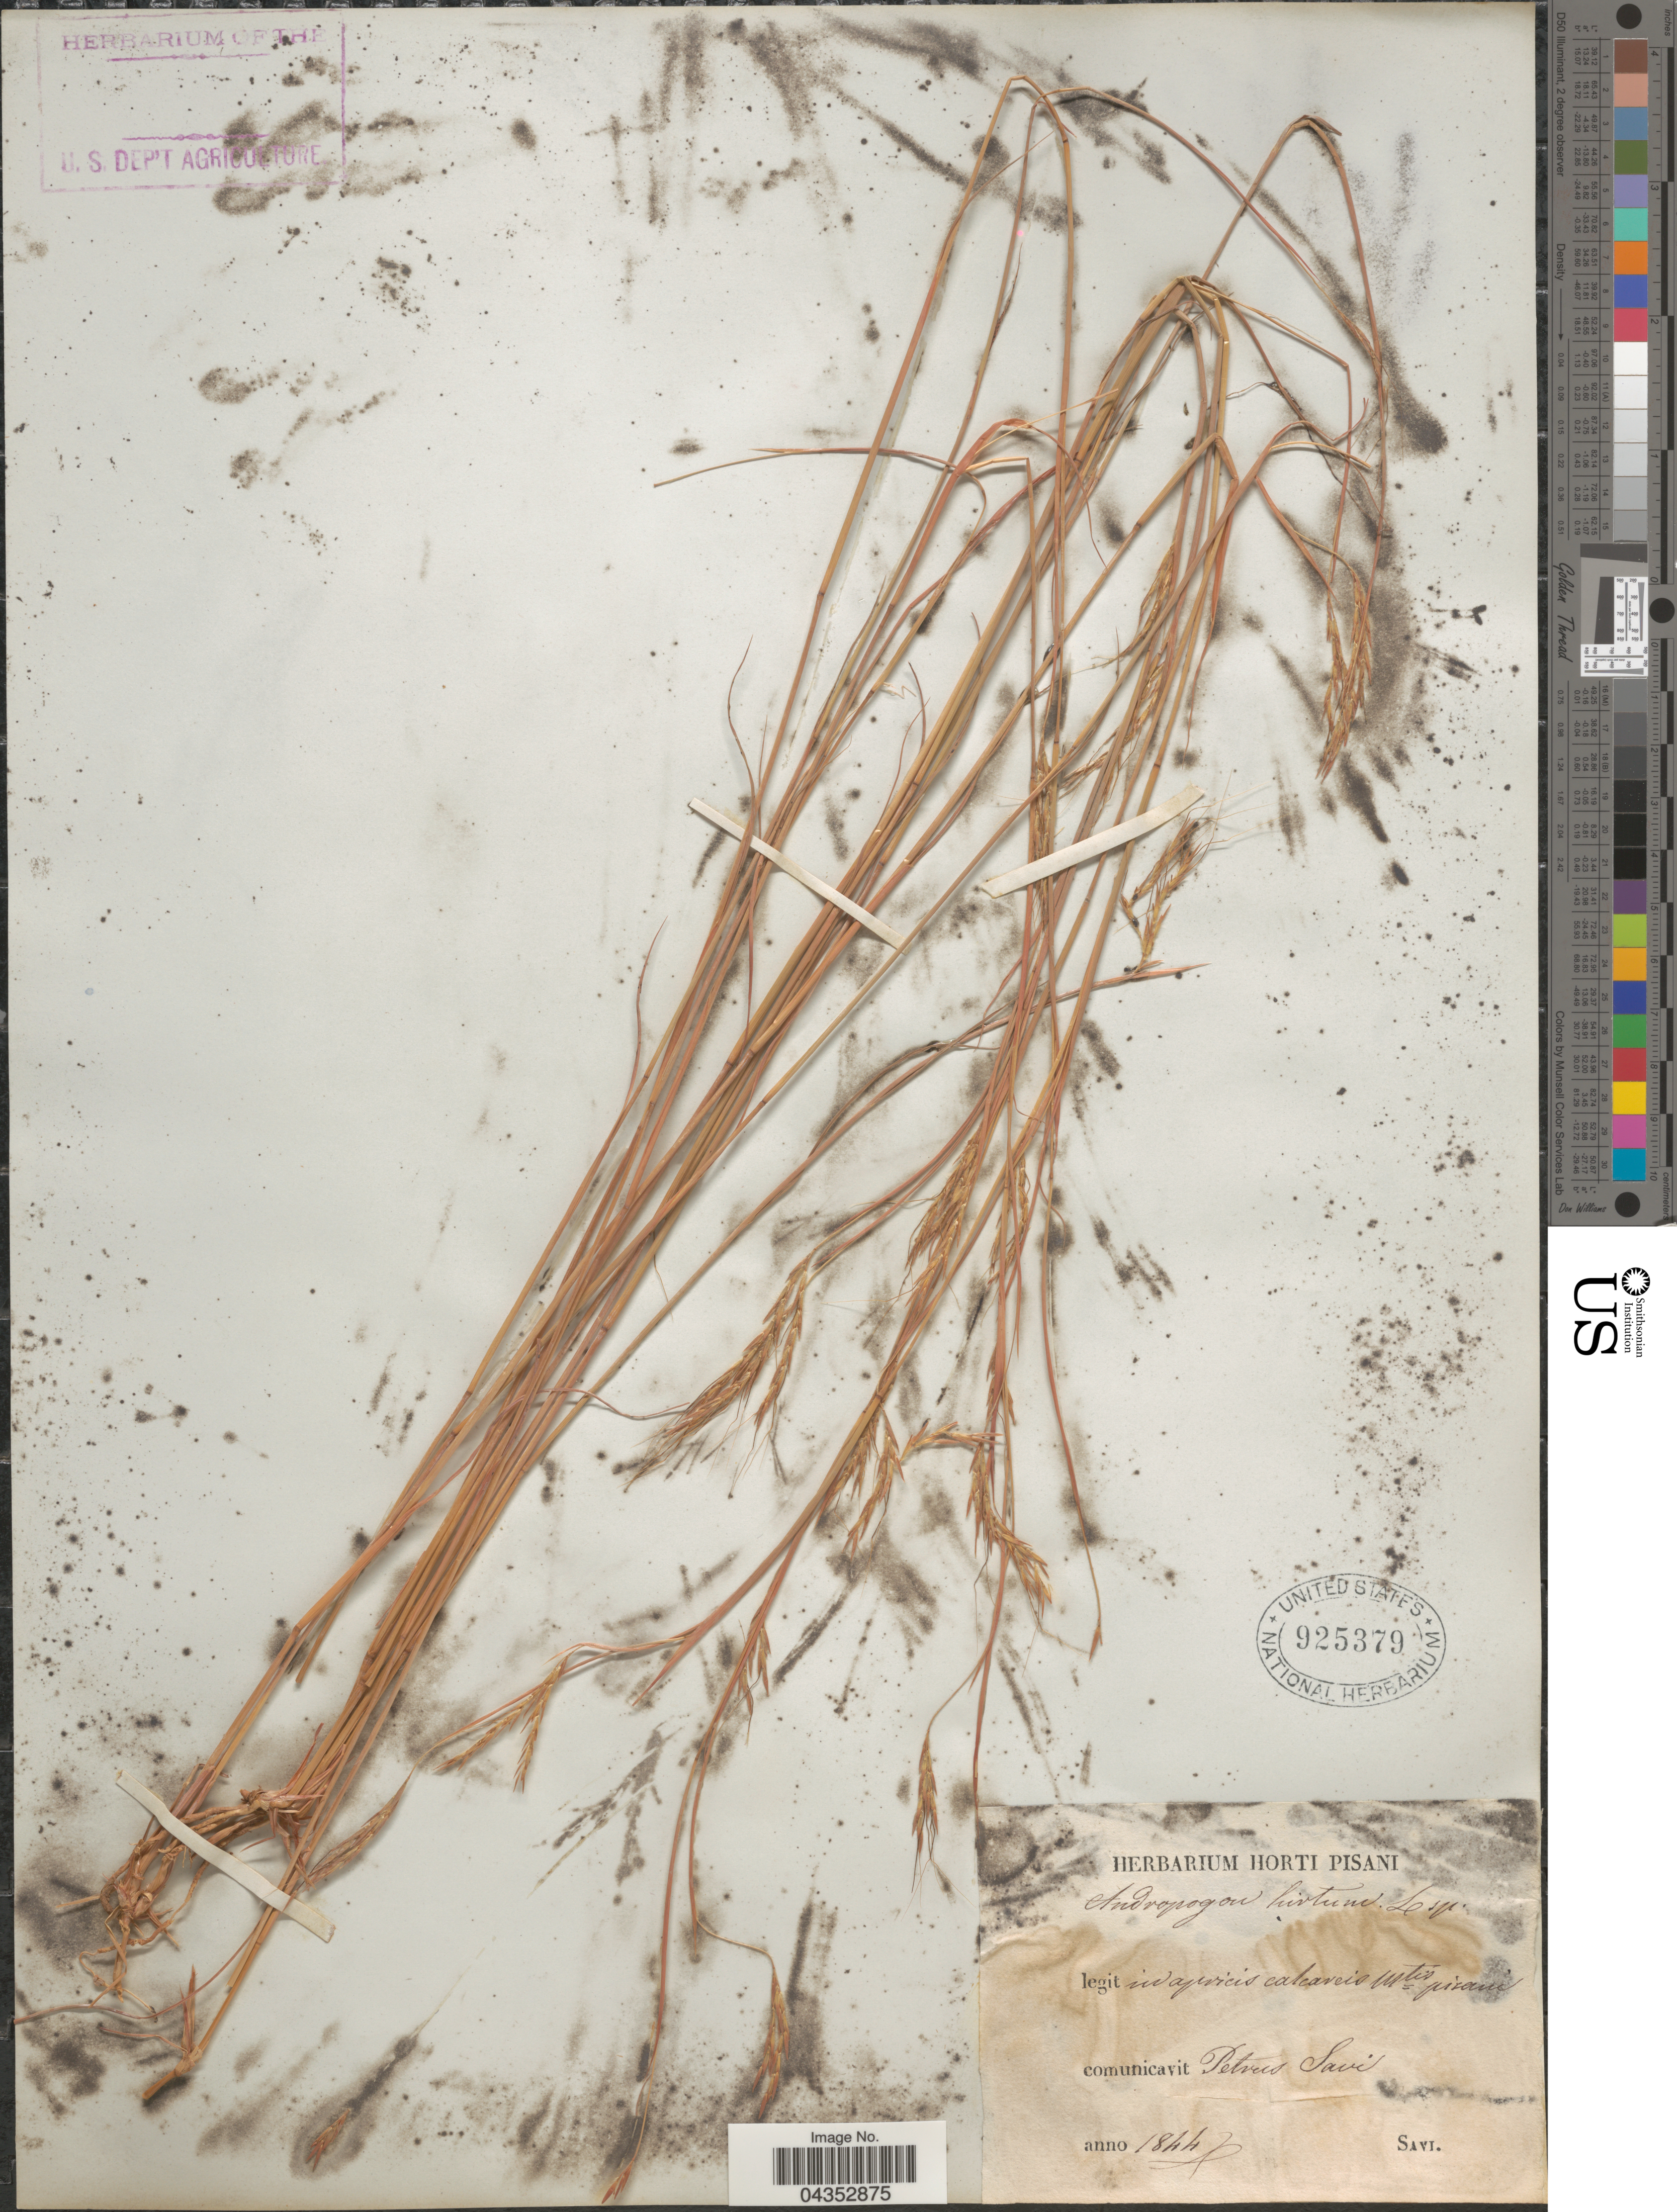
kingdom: Plantae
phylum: Tracheophyta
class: Liliopsida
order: Poales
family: Poaceae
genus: Hyparrhenia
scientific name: Hyparrhenia hirta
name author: (L.) Stapf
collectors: P. Savi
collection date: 1844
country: Italy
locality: In apricis calcareio Mtis pisani.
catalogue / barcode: US 925379